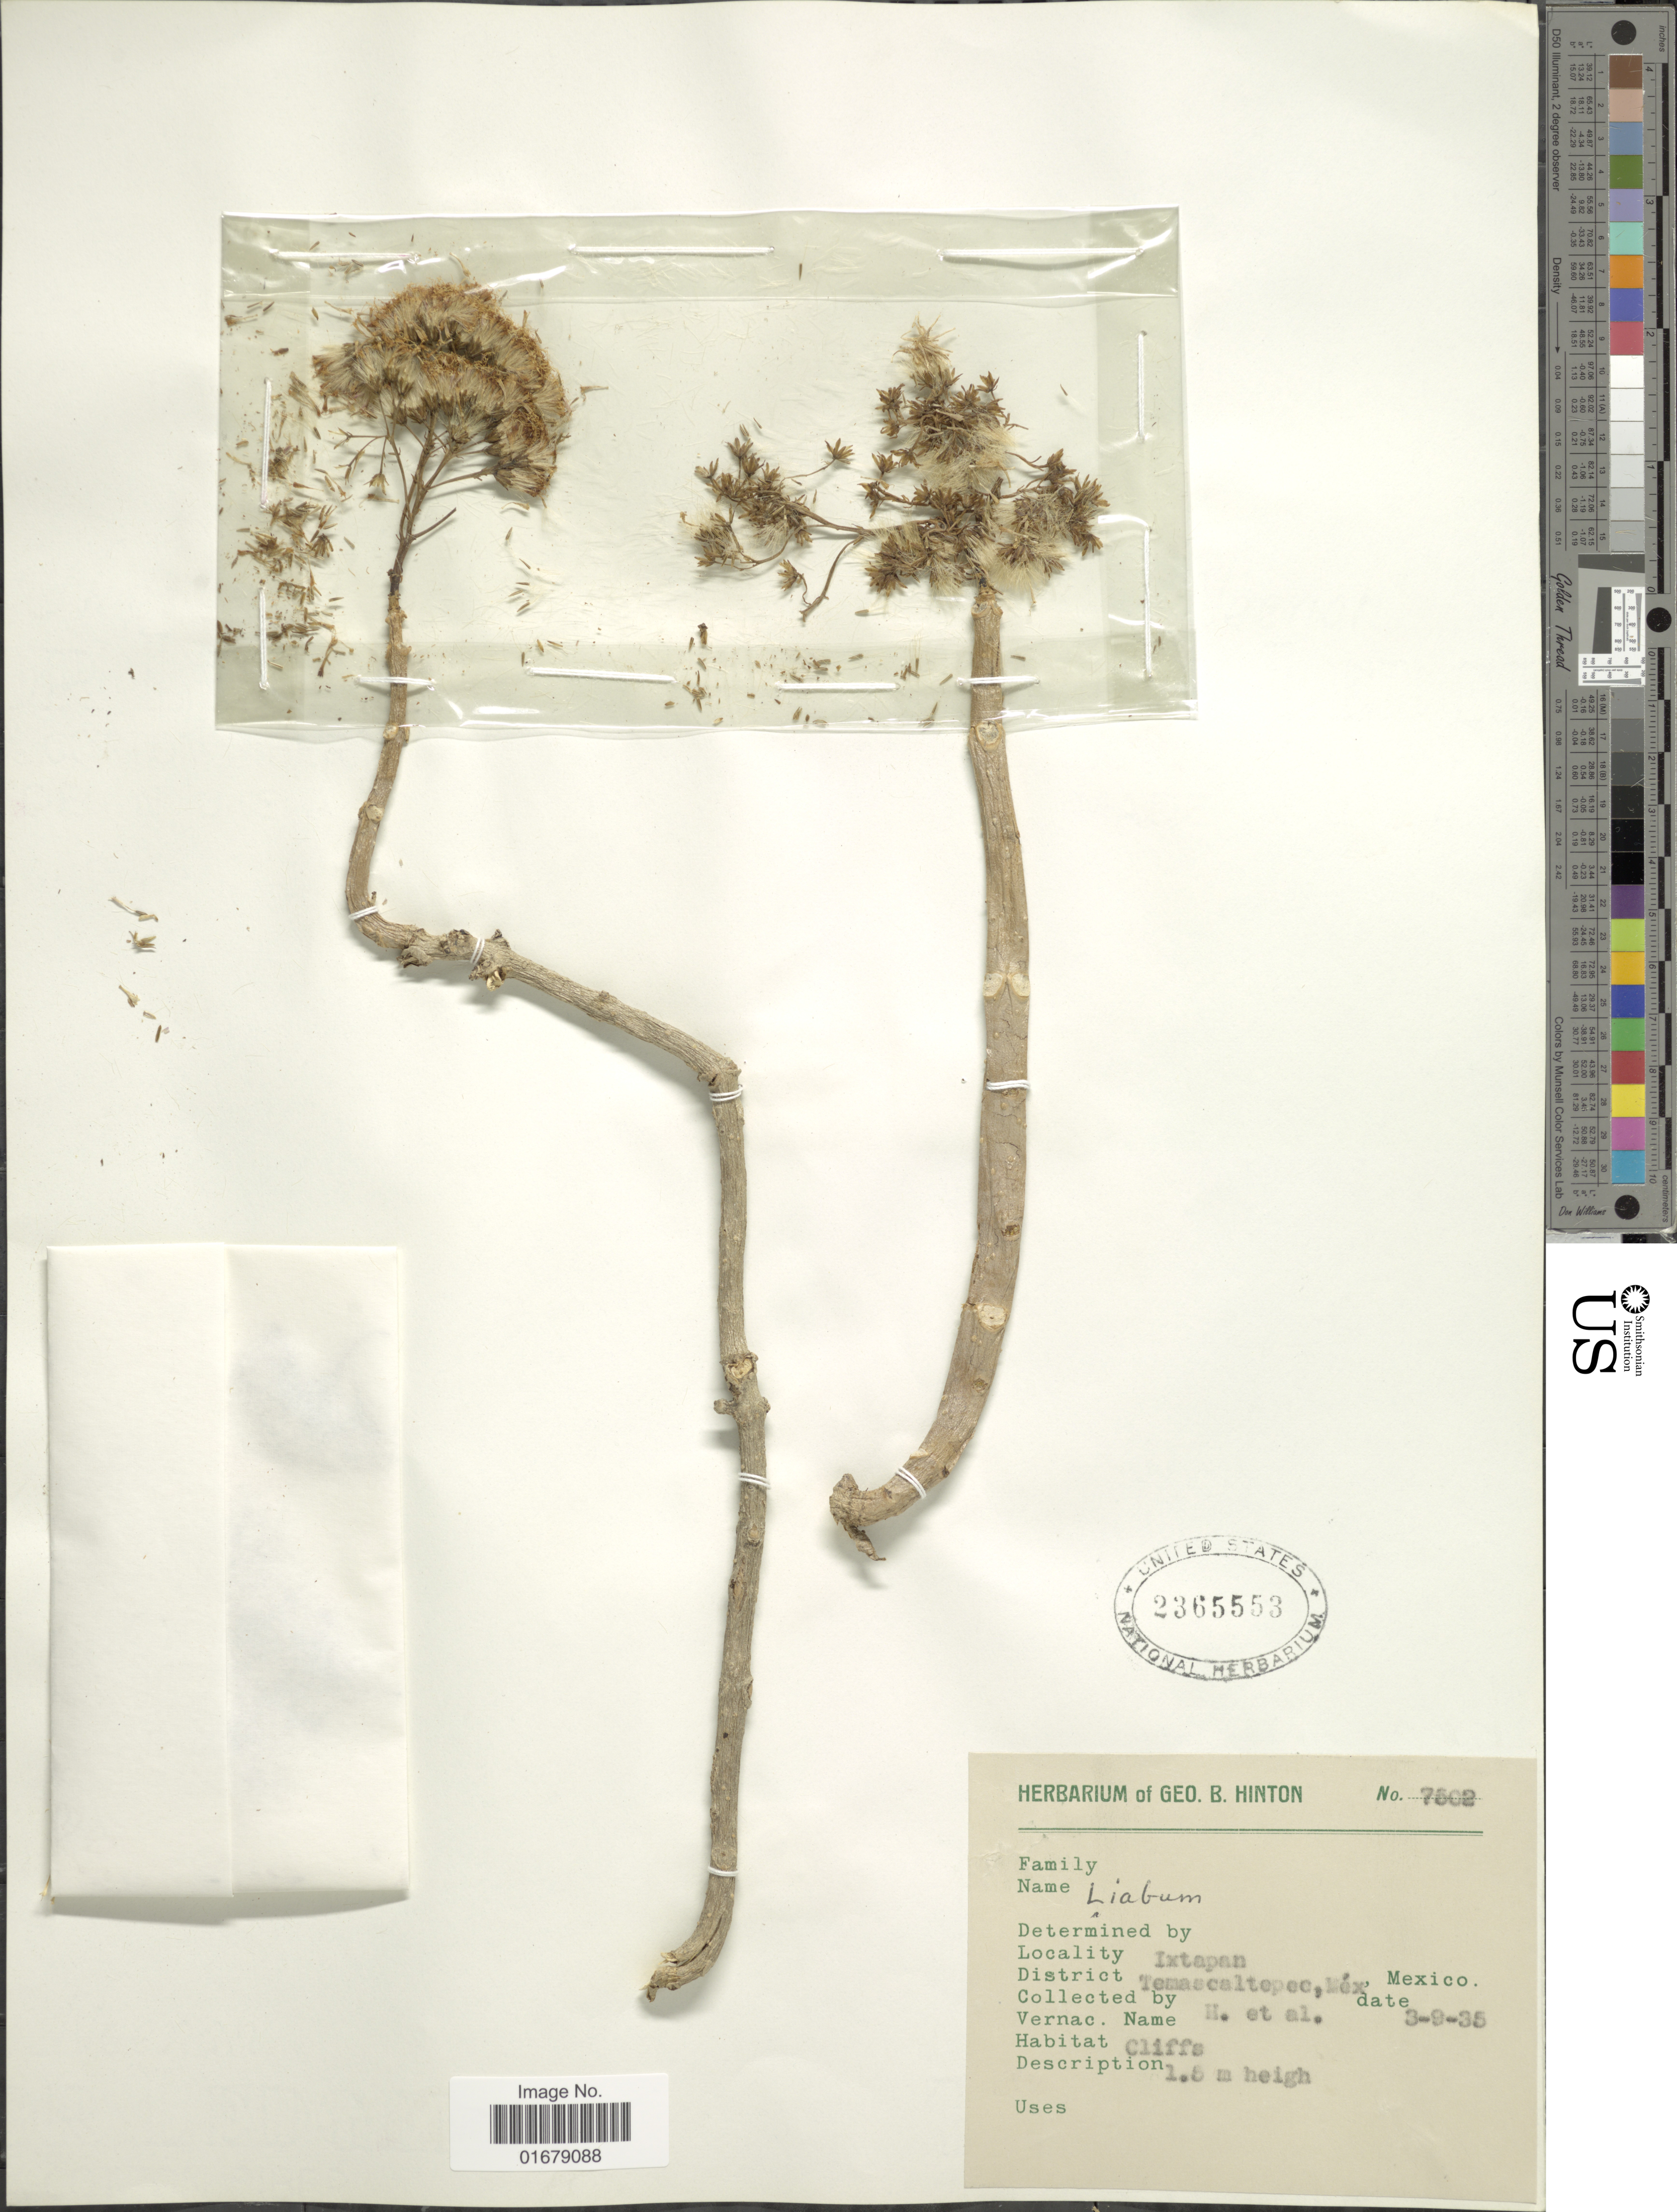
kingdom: Plantae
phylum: Tracheophyta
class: Magnoliopsida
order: Asterales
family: Asteraceae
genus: Pachythamnus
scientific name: Pachythamnus crassirameus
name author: (B.L. Rob.) R.M. King & H. Rob.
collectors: G. B. Hinton & et al.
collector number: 7502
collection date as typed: Transcribed d/m/y: 9/3/35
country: Mexico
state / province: México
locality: Ixtapan. District Temascaltepex, Mex. Mexico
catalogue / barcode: US 2365553